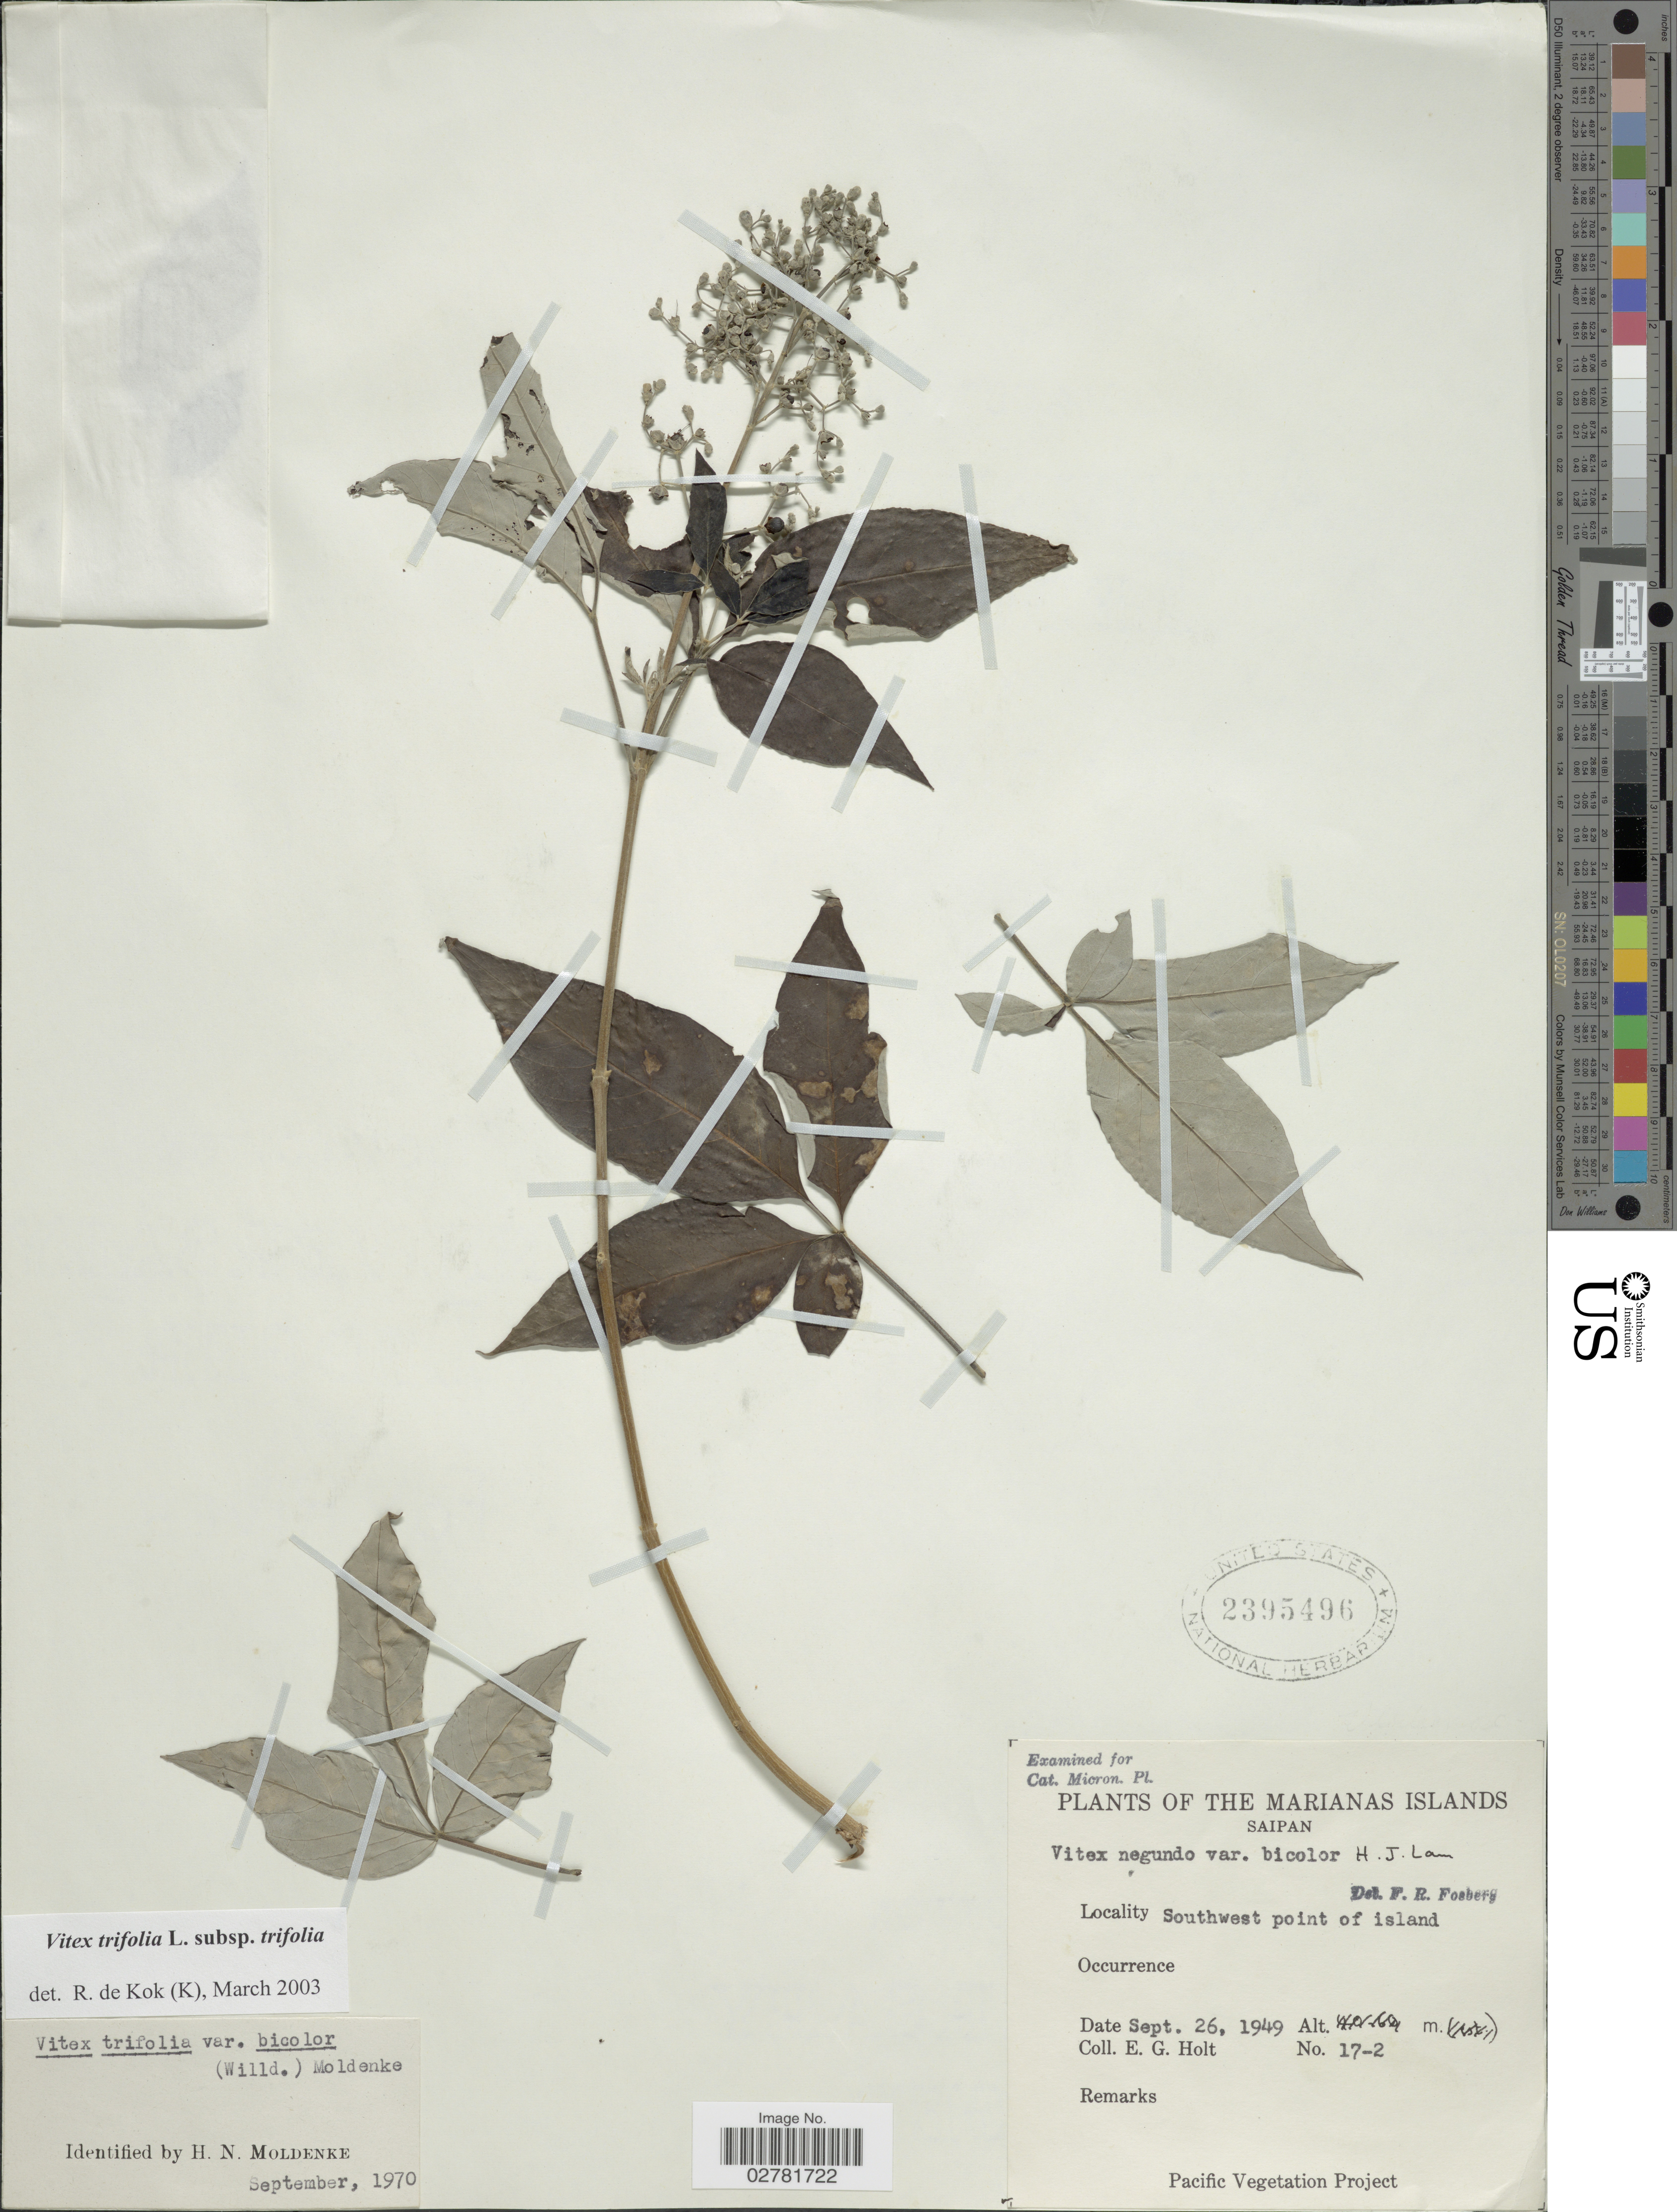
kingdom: Plantae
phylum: Tracheophyta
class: Magnoliopsida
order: Lamiales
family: Lamiaceae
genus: Vitex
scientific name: Vitex trifolia var. trifolia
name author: L.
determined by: Kok, R. de, (K)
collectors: E. G. Holt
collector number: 17-2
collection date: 1949-09-26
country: Northern Mariana Islands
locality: Marianas Islands. Saipan. Southwest point of island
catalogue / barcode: US 2395496